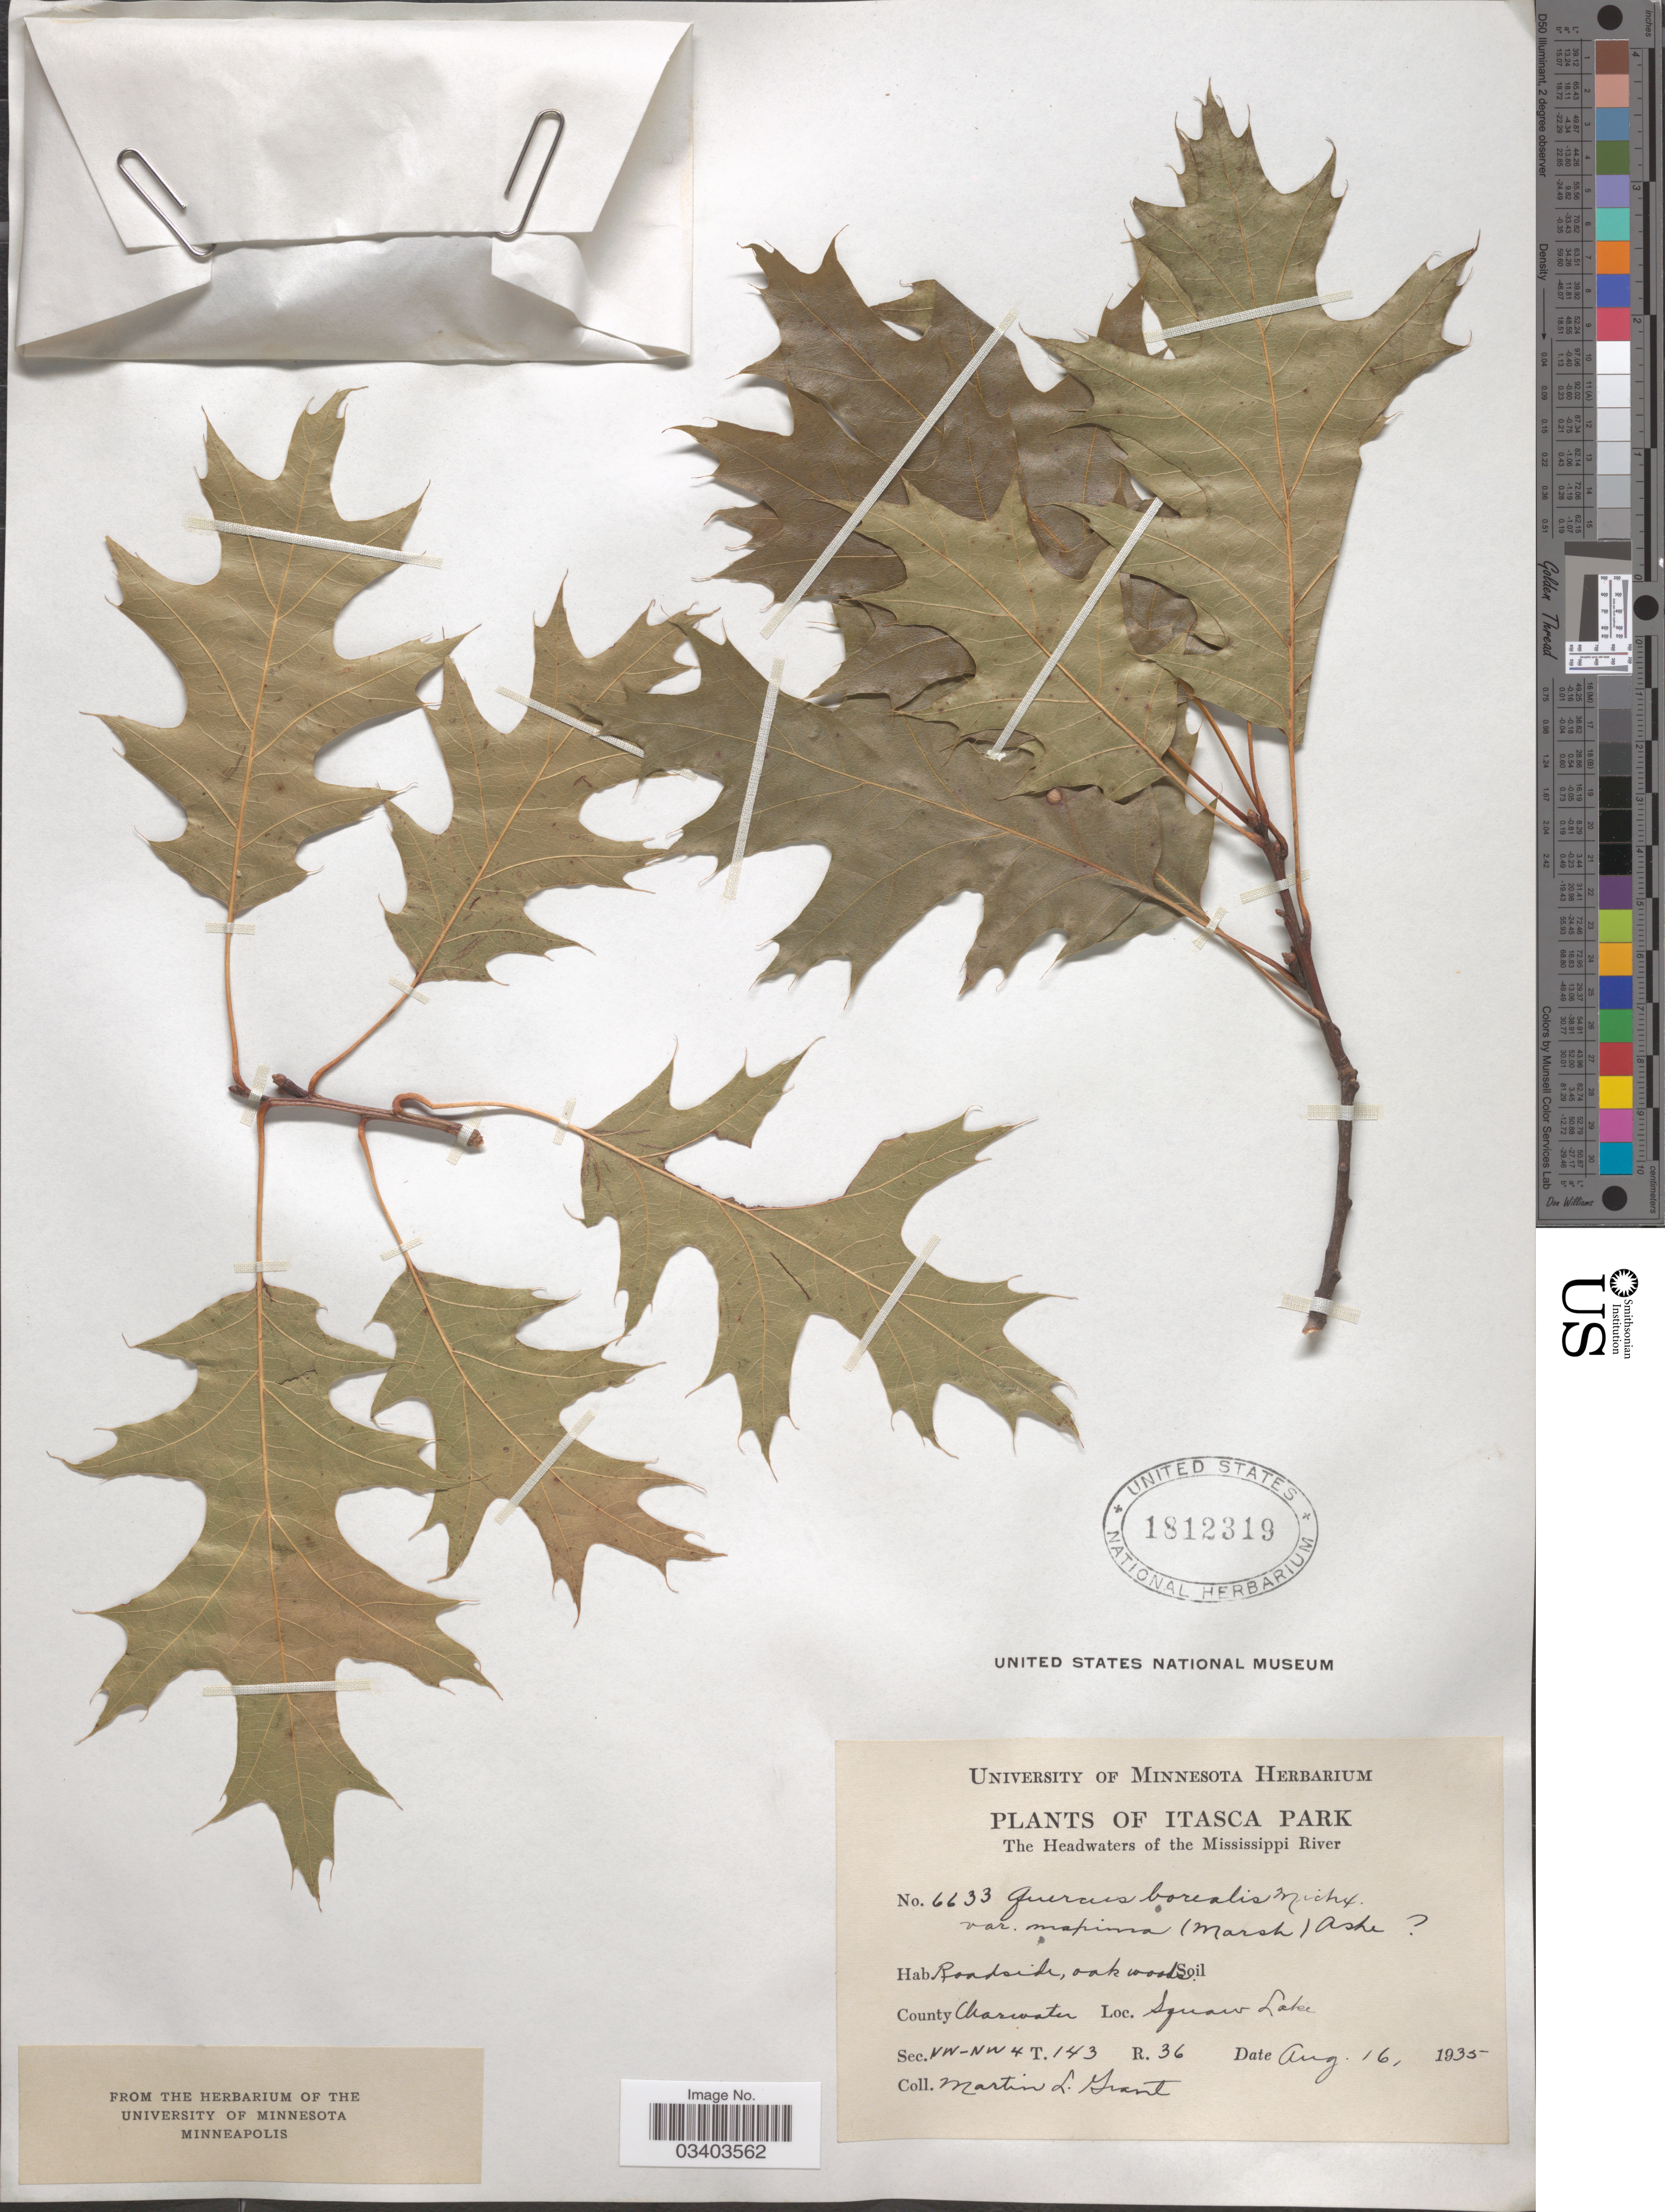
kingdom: Plantae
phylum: Tracheophyta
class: Magnoliopsida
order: Fagales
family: Fagaceae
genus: Quercus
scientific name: Quercus borealis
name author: F. Michx.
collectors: M. L. Grant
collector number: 6633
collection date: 1935-08-16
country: United States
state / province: Minnesota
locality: Itasca Park, The Headwaters of the Mississippi River, Roadside, oak woods. County Clearwater, Squaw Lake. Sec. NW-NW 4 T. 143 R. 36.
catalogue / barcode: US 1812319